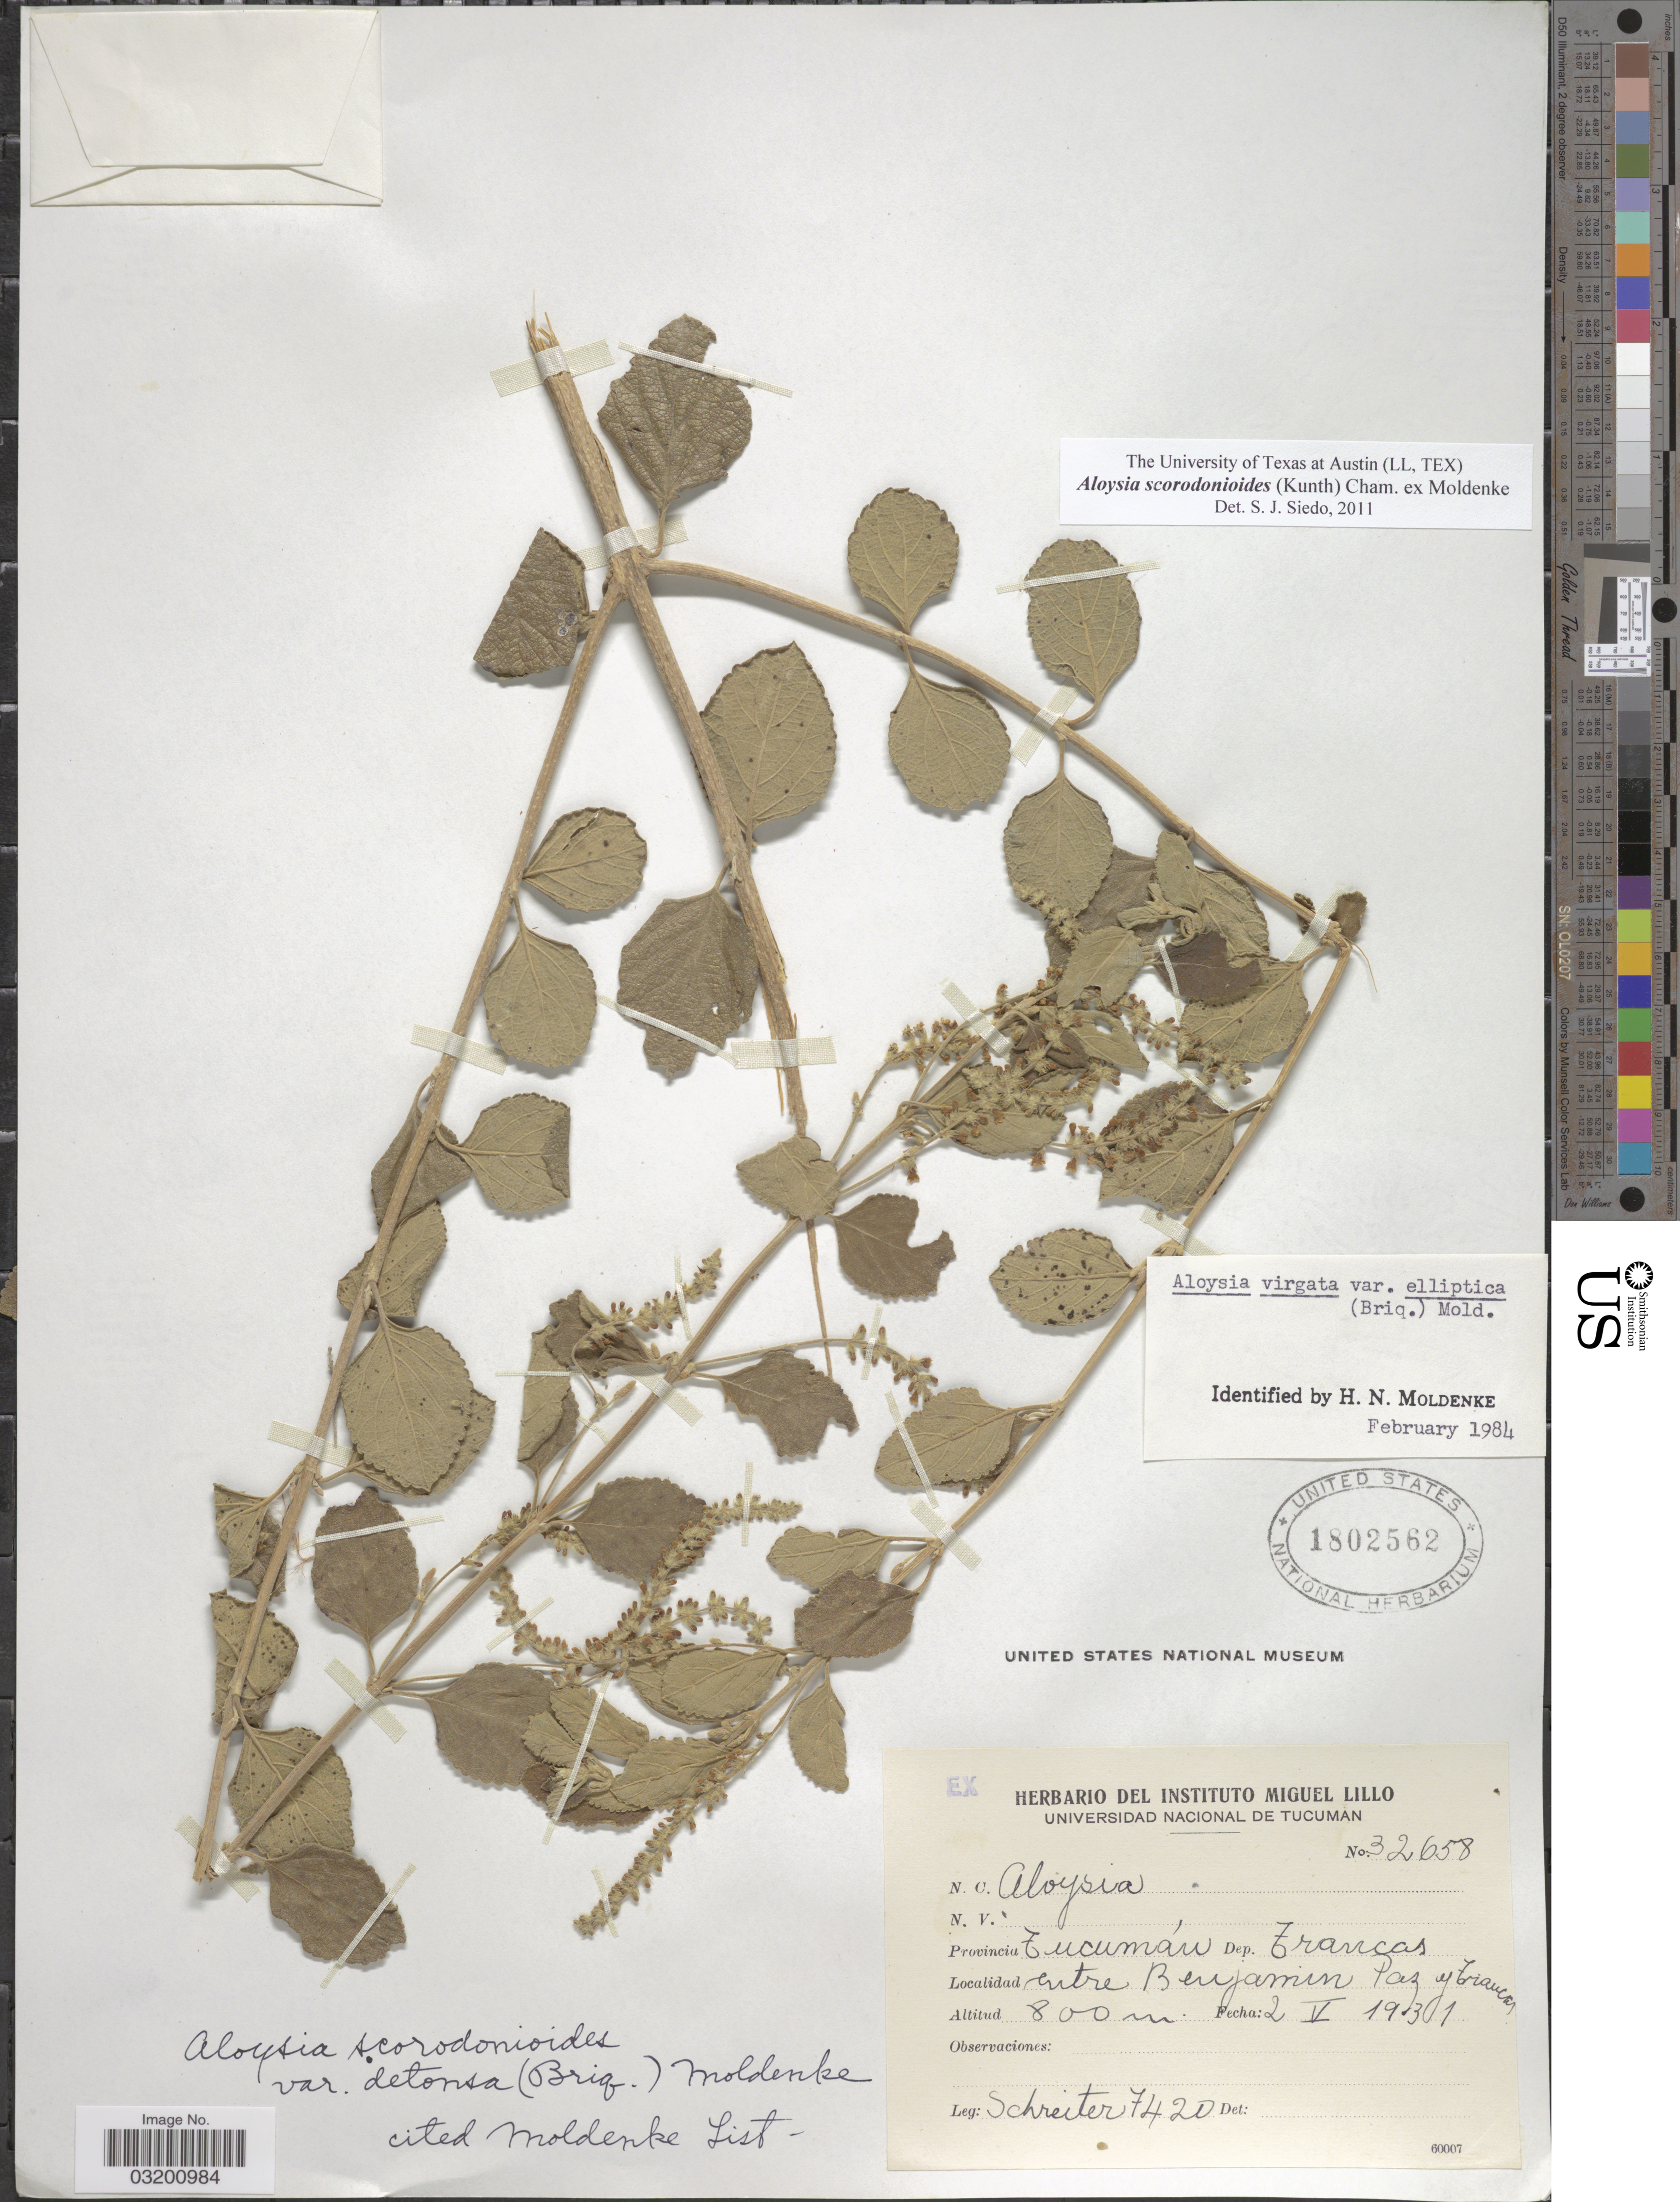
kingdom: Plantae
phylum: Tracheophyta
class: Magnoliopsida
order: Lamiales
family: Verbenaceae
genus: Aloysia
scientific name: Aloysia scorodonioides var. scorodonioides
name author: (Kunth) Cham.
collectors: -. Schreiter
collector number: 7420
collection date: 1931-05-02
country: Argentina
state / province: Tucuman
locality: Dep. Trancas, entre Benjamin Paz y Triancas.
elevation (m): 800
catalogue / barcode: US 1802562